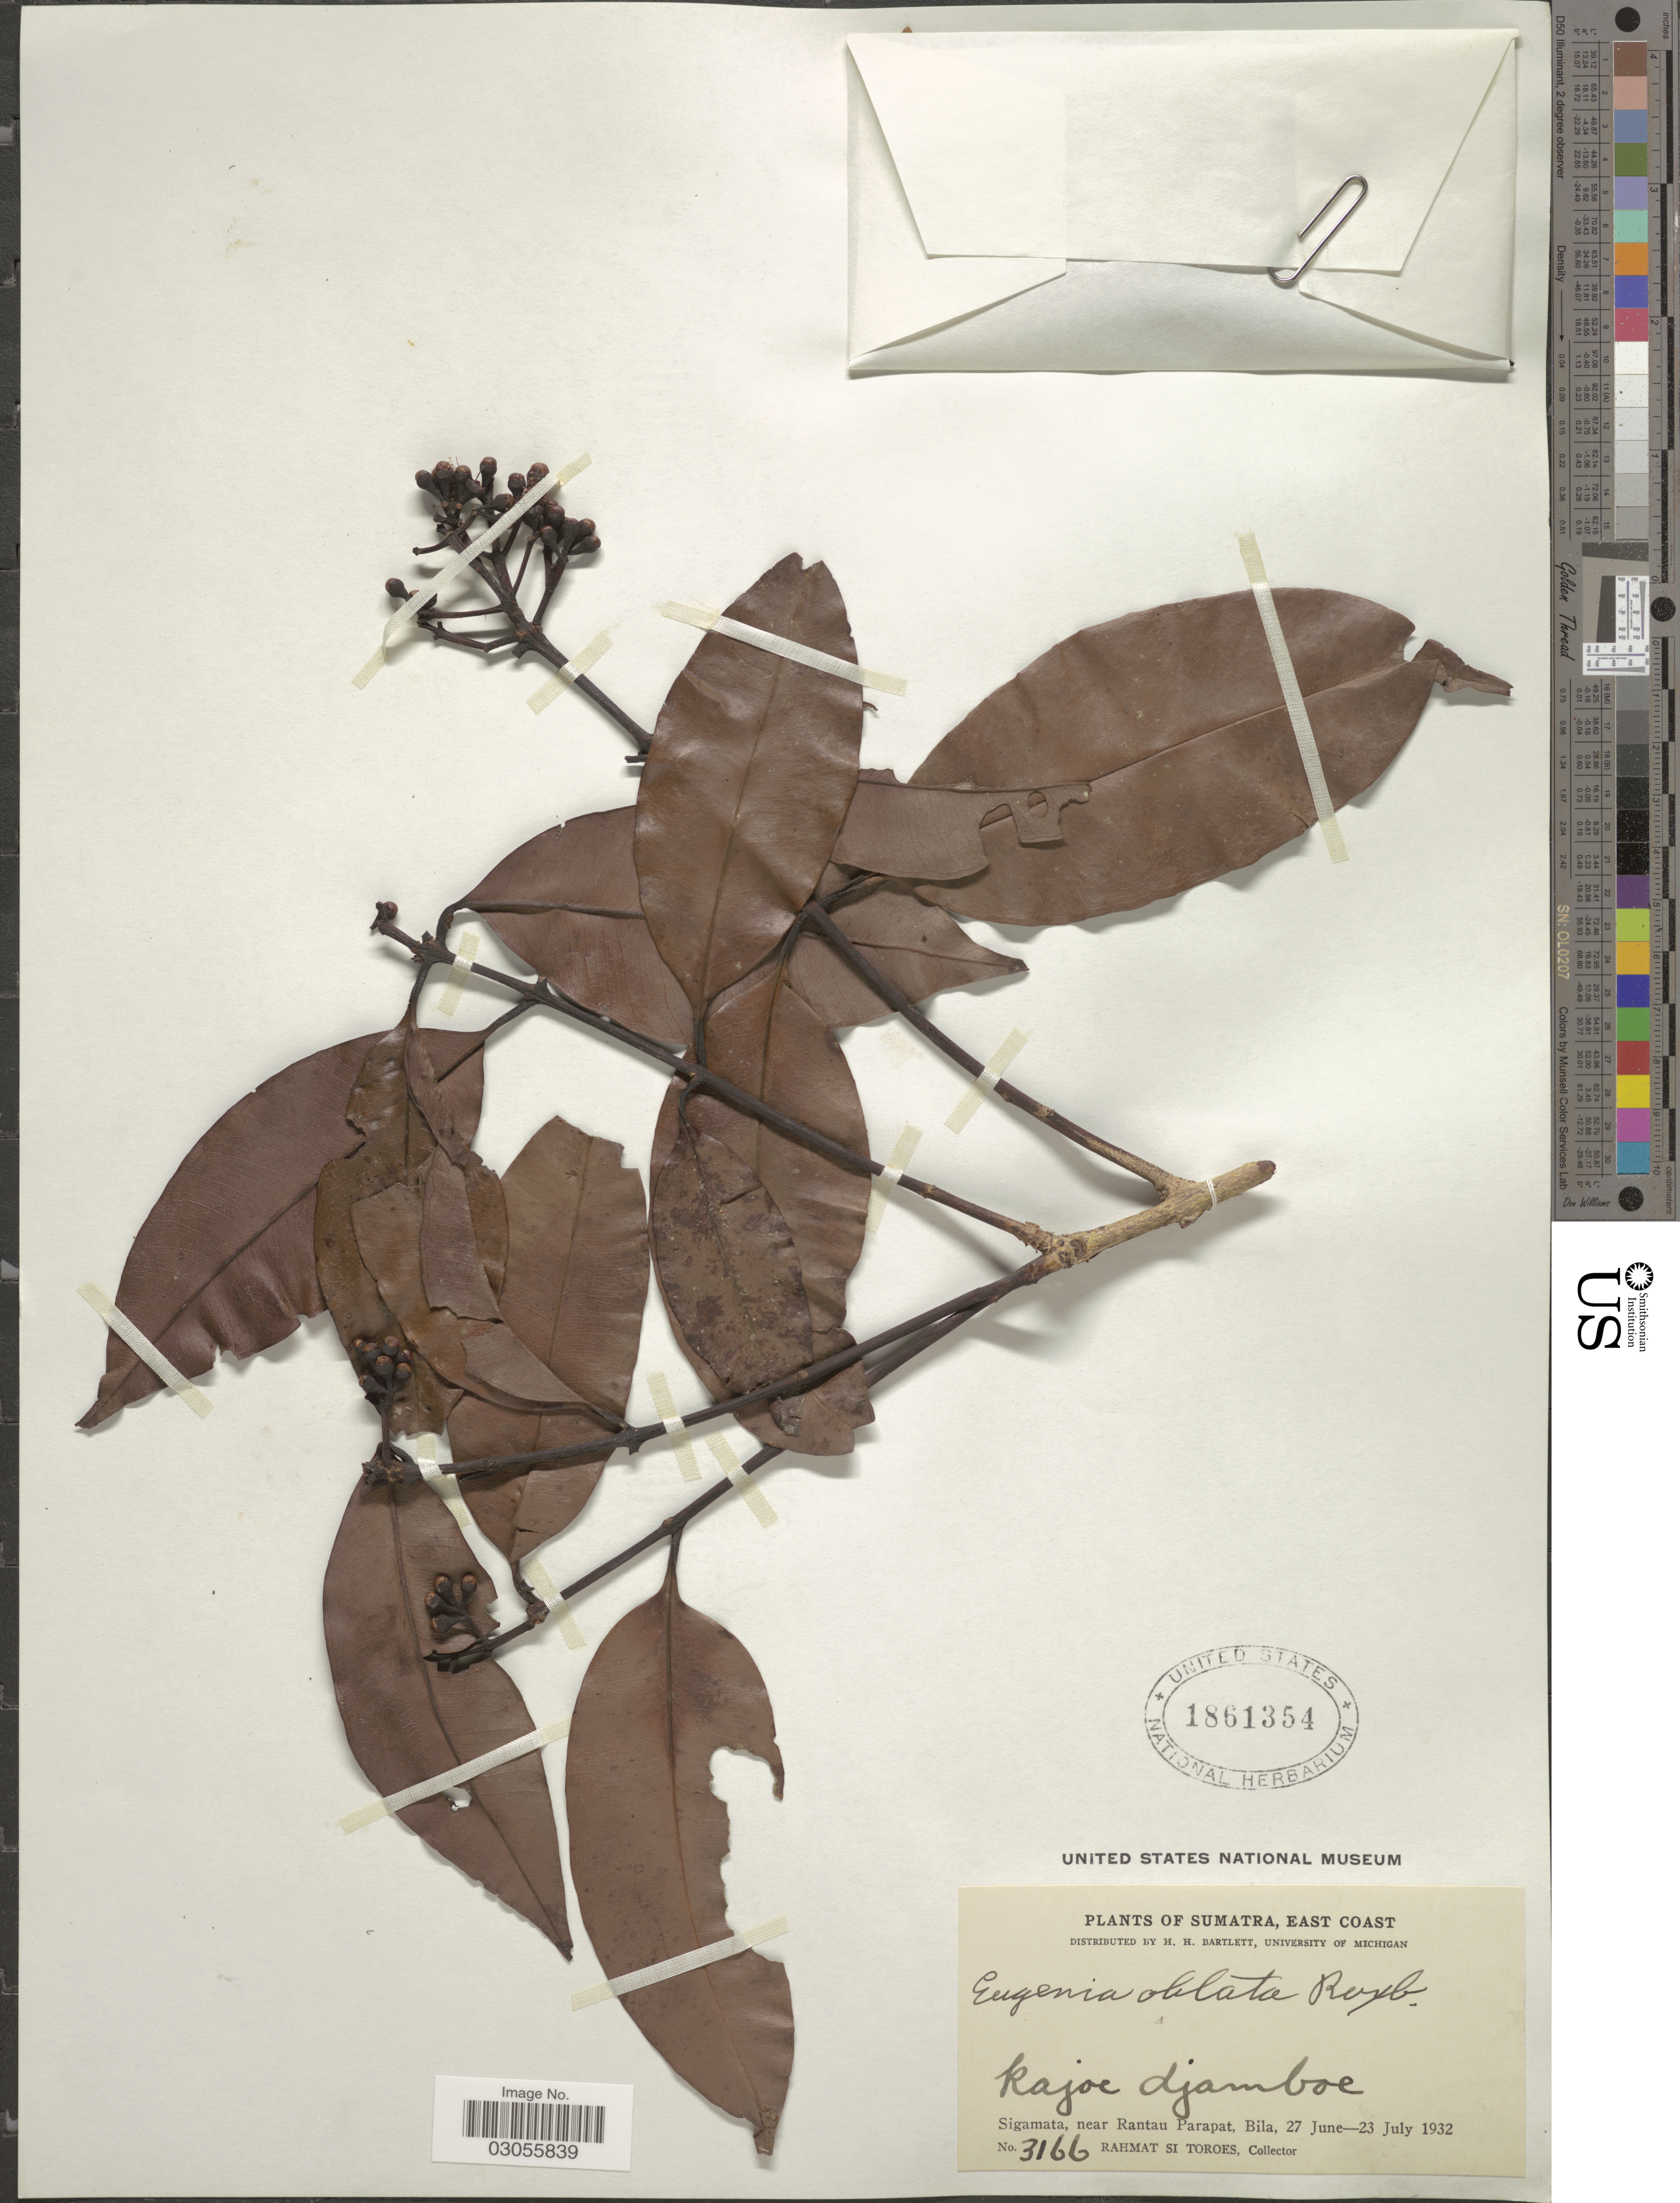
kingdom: Plantae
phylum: Tracheophyta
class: Magnoliopsida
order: Myrtales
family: Myrtaceae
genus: Syzygium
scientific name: Syzygium oblatum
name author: (Roxb.) Wall. ex A.M. Cowan & Cowan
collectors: Rahmat Si Boeea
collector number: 3166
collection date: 1932-06-27/1932-07-23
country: Indonesia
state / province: Sumatra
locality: East Coast. Sigamata, near Rantau Parapat, Bila.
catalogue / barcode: US 1861354